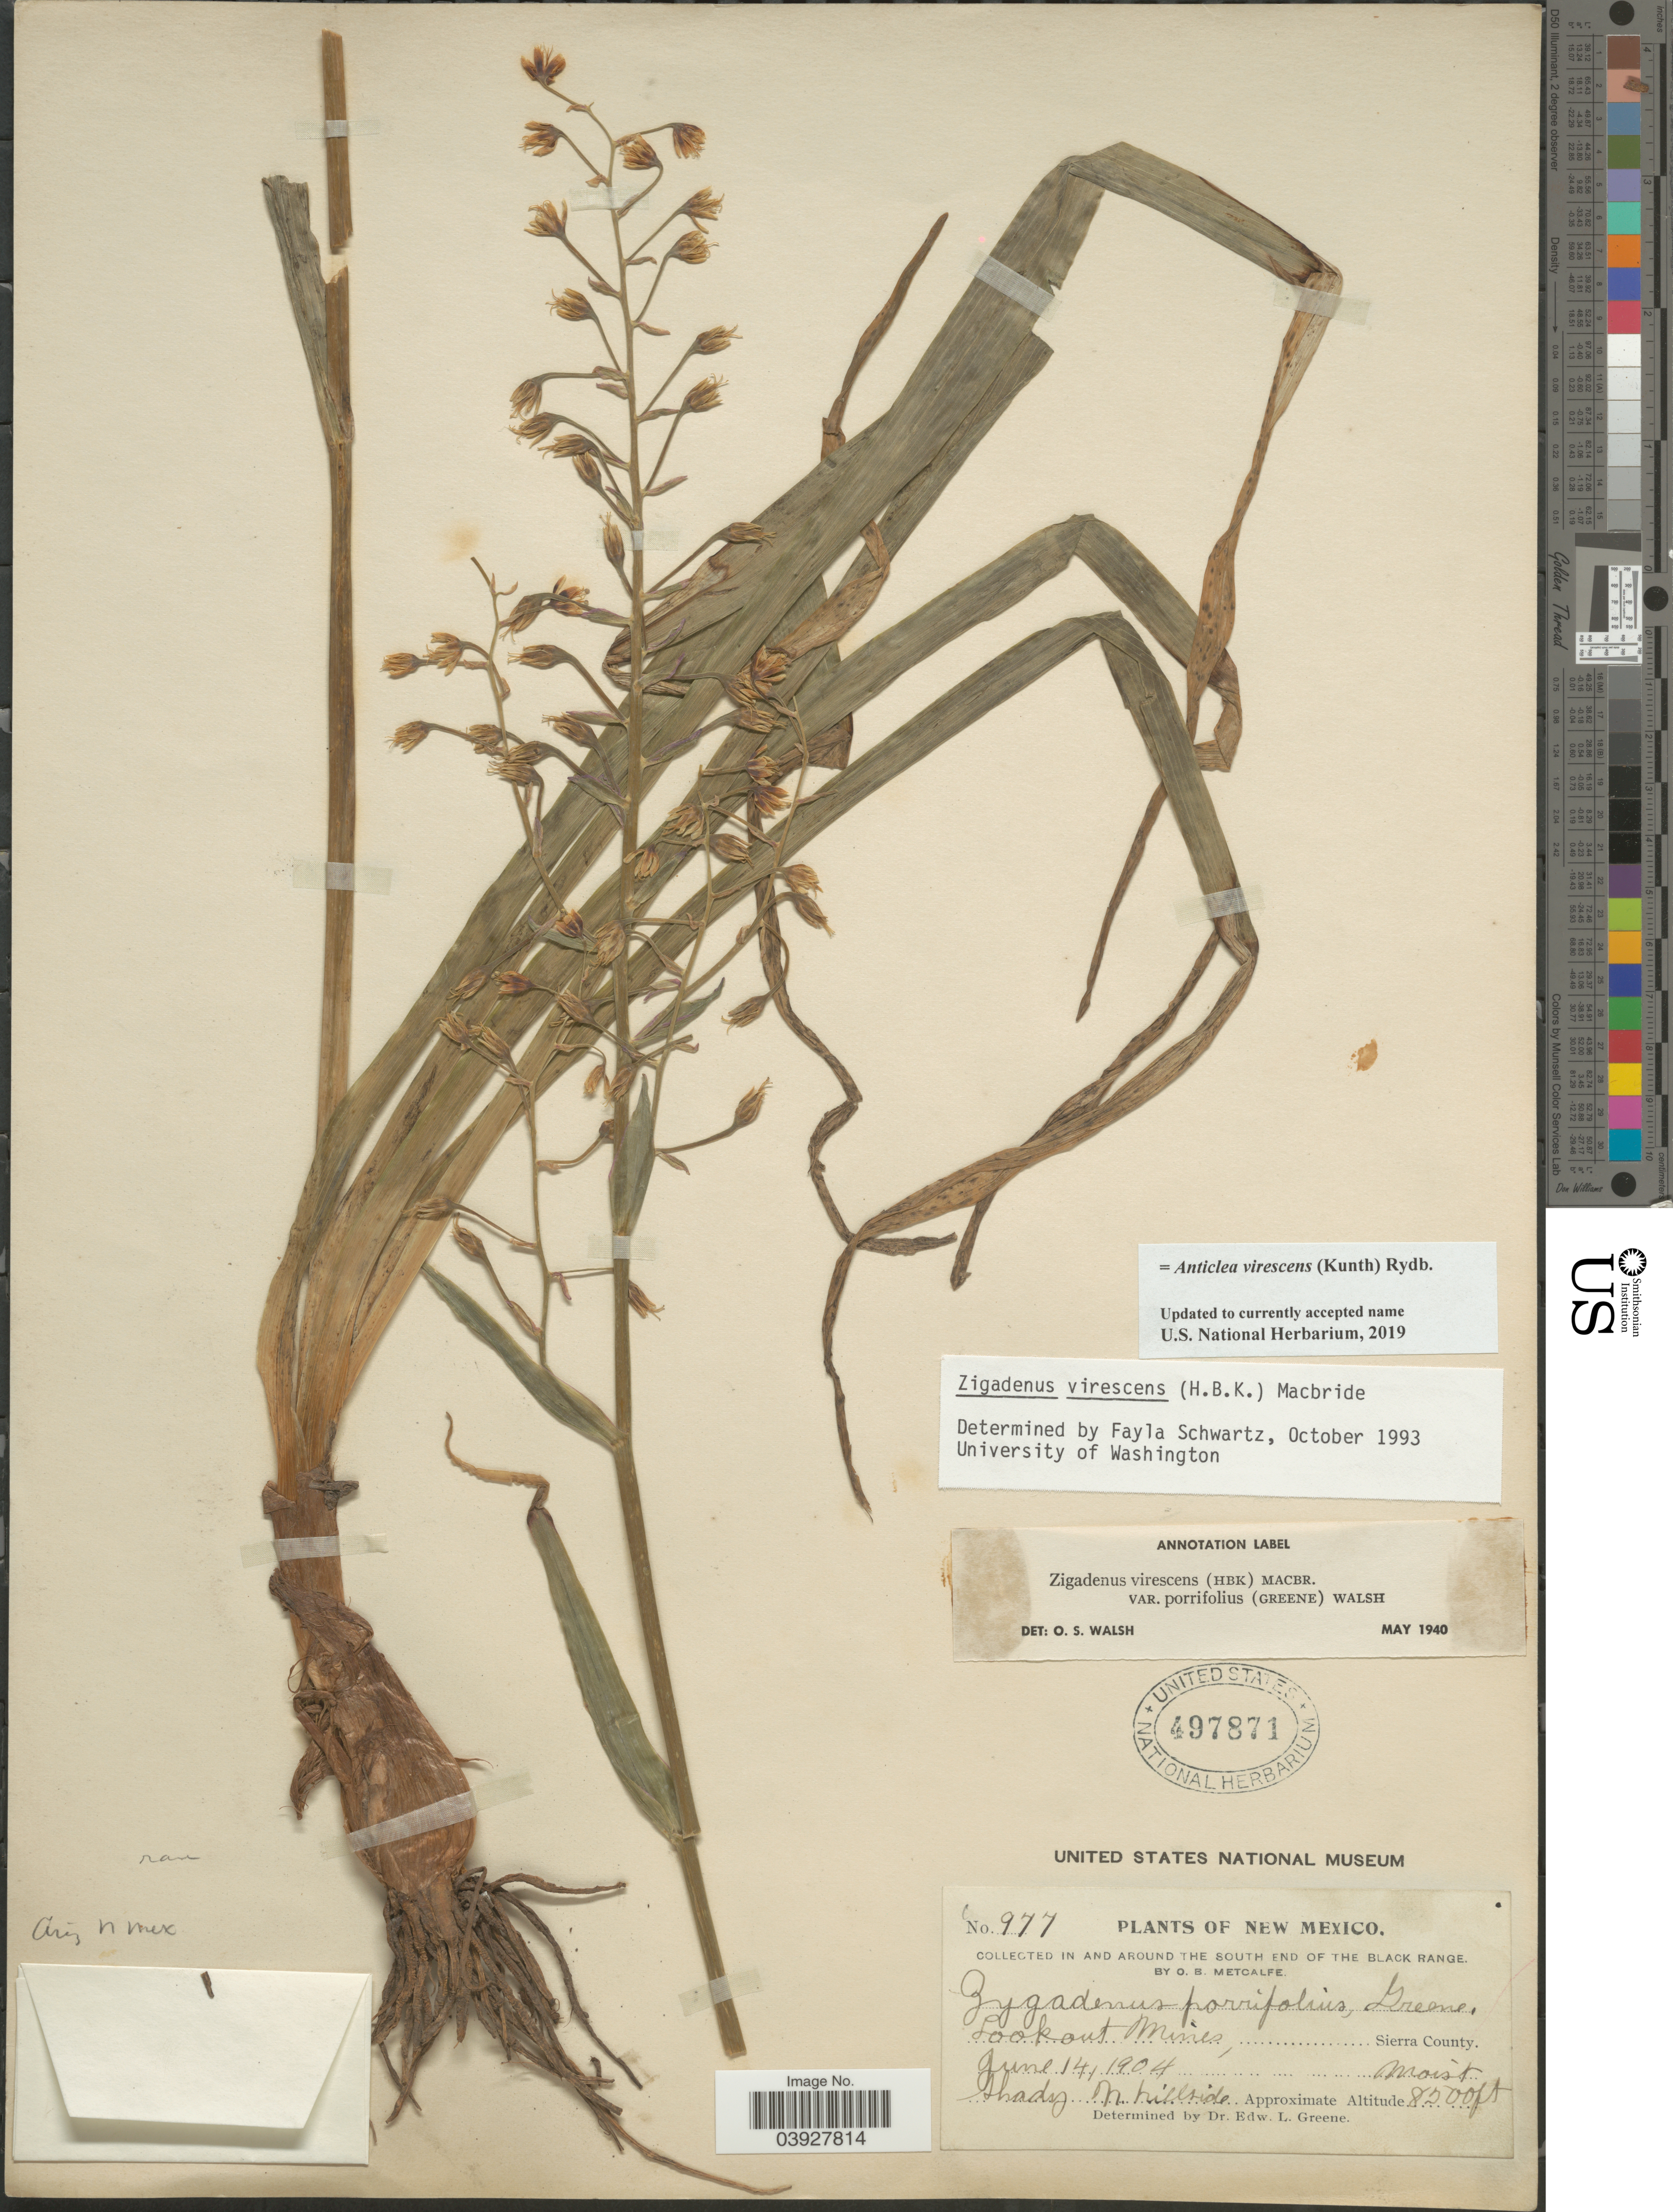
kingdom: Plantae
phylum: Tracheophyta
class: Liliopsida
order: Liliales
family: Melanthiaceae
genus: Anticlea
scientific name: Anticlea virescens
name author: (Kunth) Rydb.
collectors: O. B. Metcalfe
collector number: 977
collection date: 1904-06-14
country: United States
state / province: New Mexico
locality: In and around the South end of the Black Range. Lookout Mines, Sierra County.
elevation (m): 2591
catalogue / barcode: US 497871